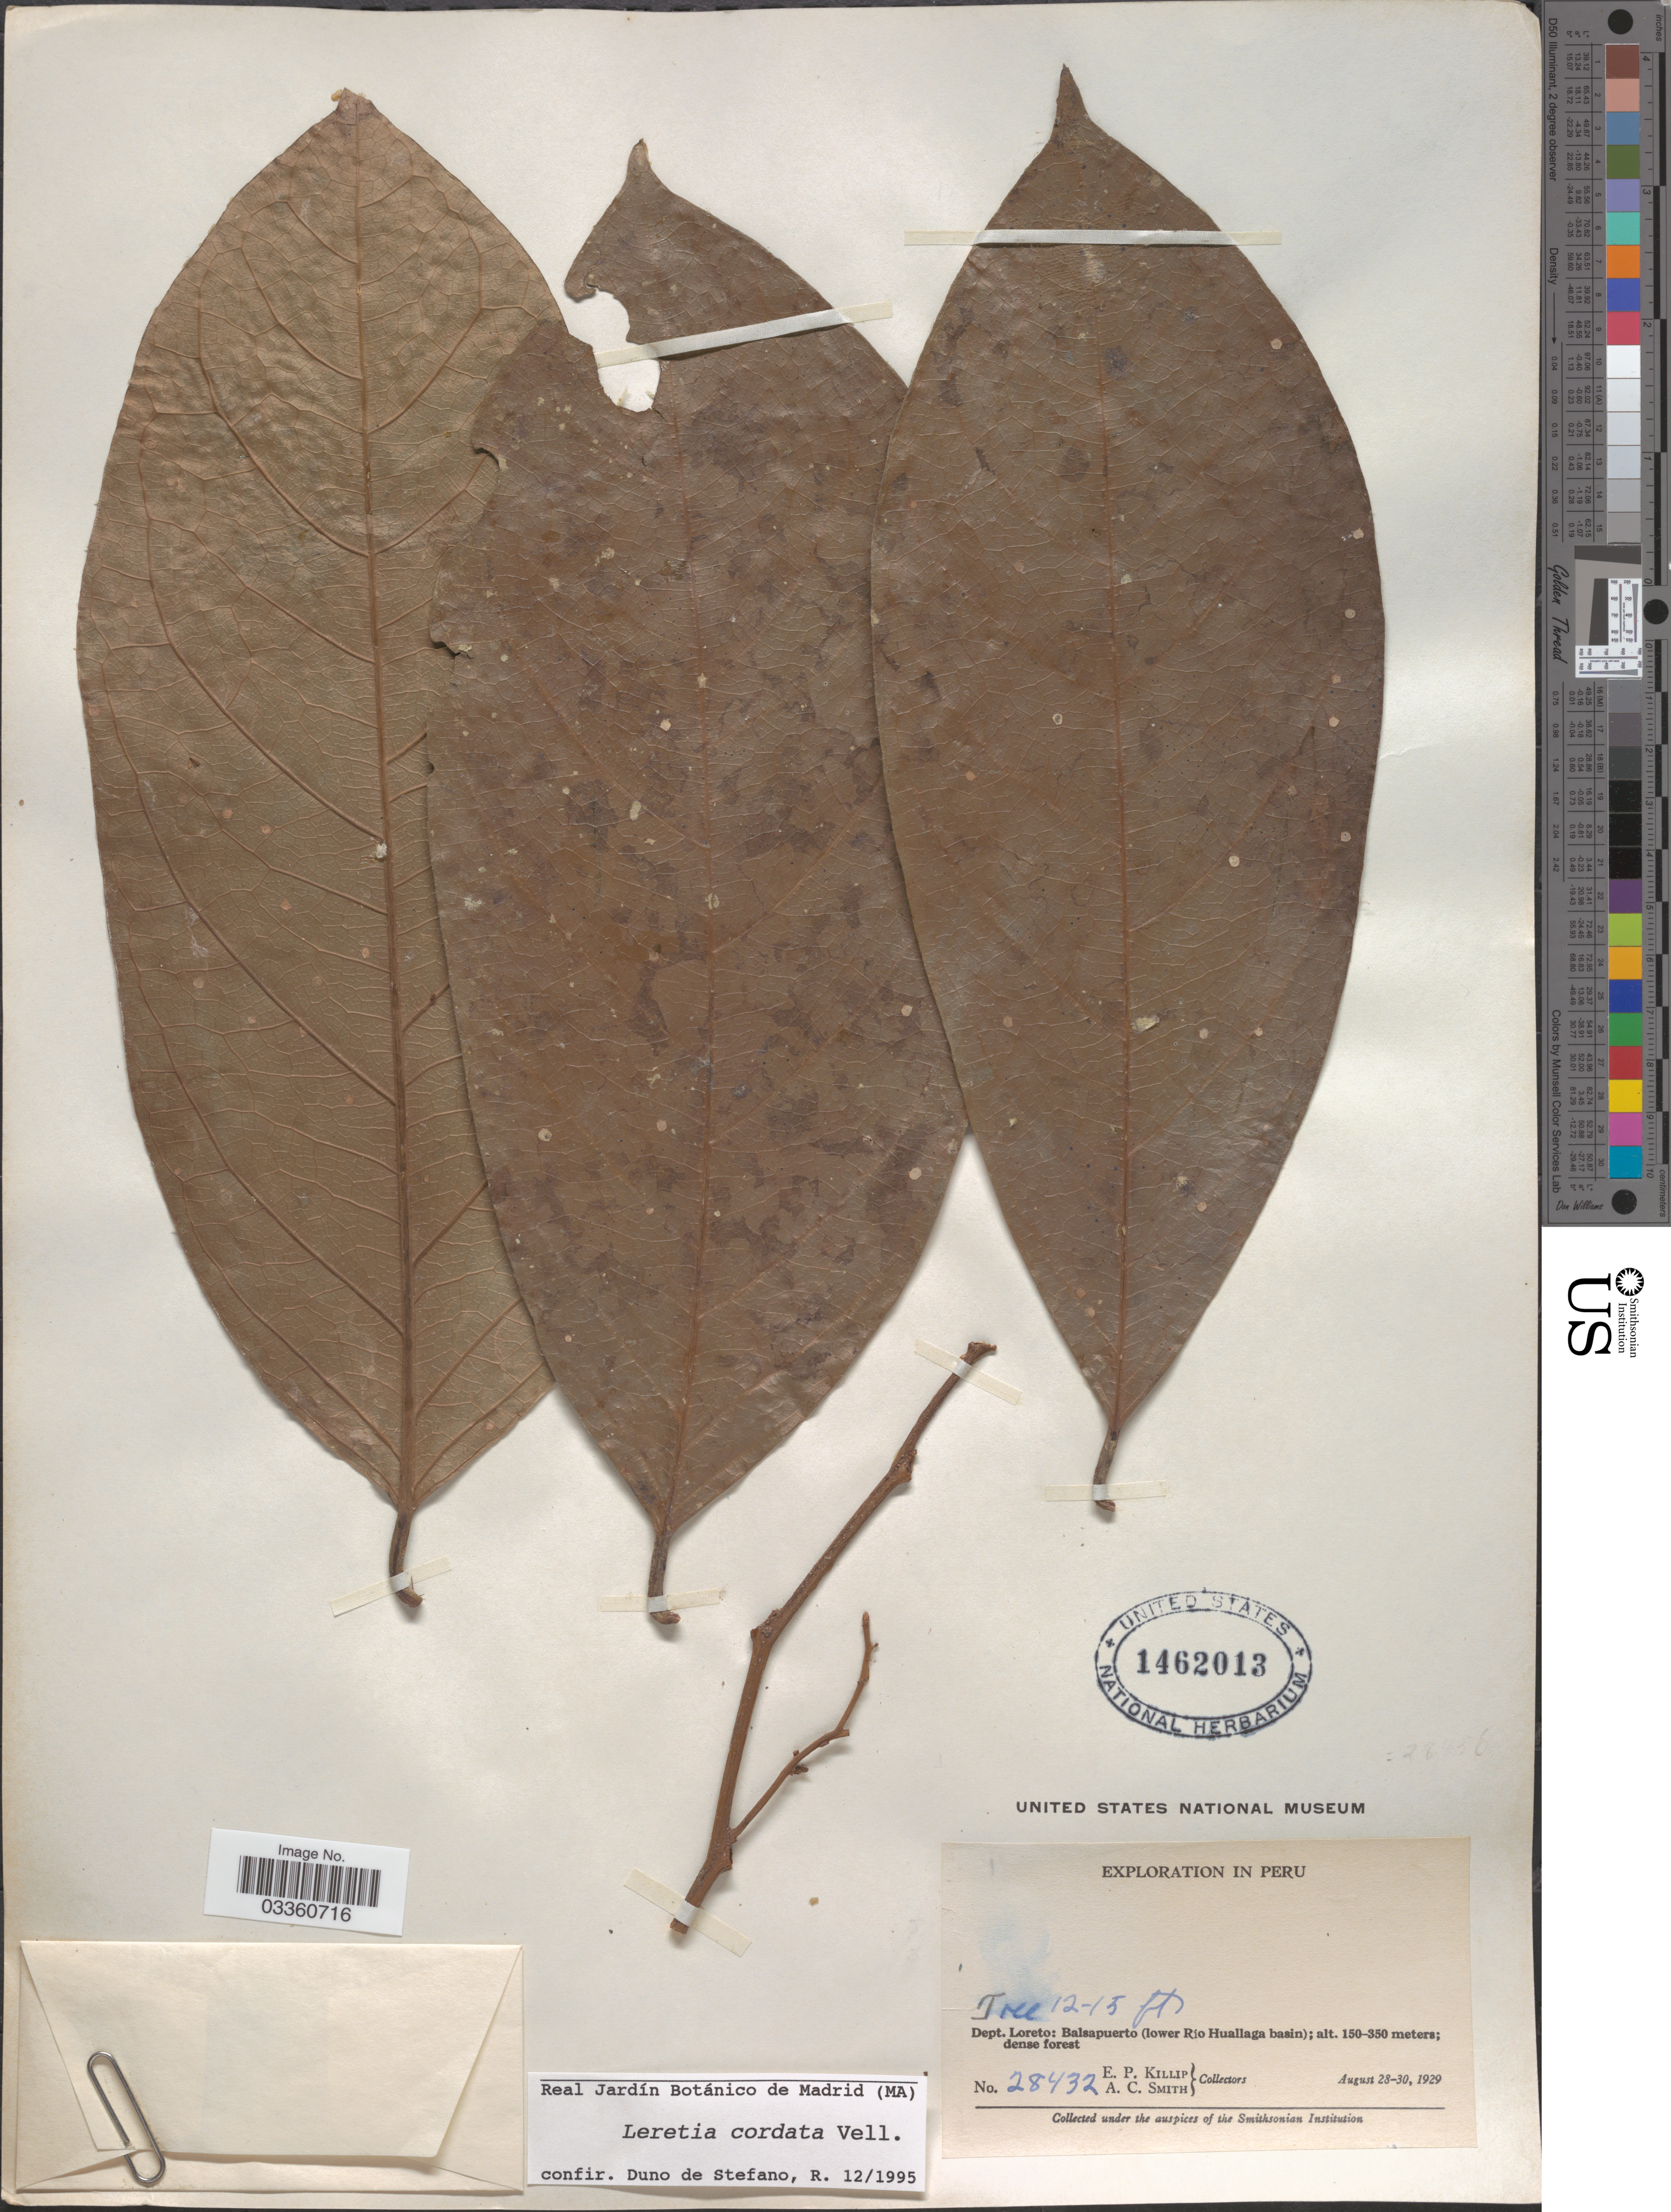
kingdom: Plantae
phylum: Tracheophyta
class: Magnoliopsida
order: Icacinales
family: Icacinaceae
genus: Leretia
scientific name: Leretia cordata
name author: Vell.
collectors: E. P. Killip & A. C. Smith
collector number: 28432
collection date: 1929-08-28/1929-08-30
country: Peru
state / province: Loreto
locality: Dept. Loreto: Balsapuerto (lower Río Huallaga basin).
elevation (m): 150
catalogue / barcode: US 1462013